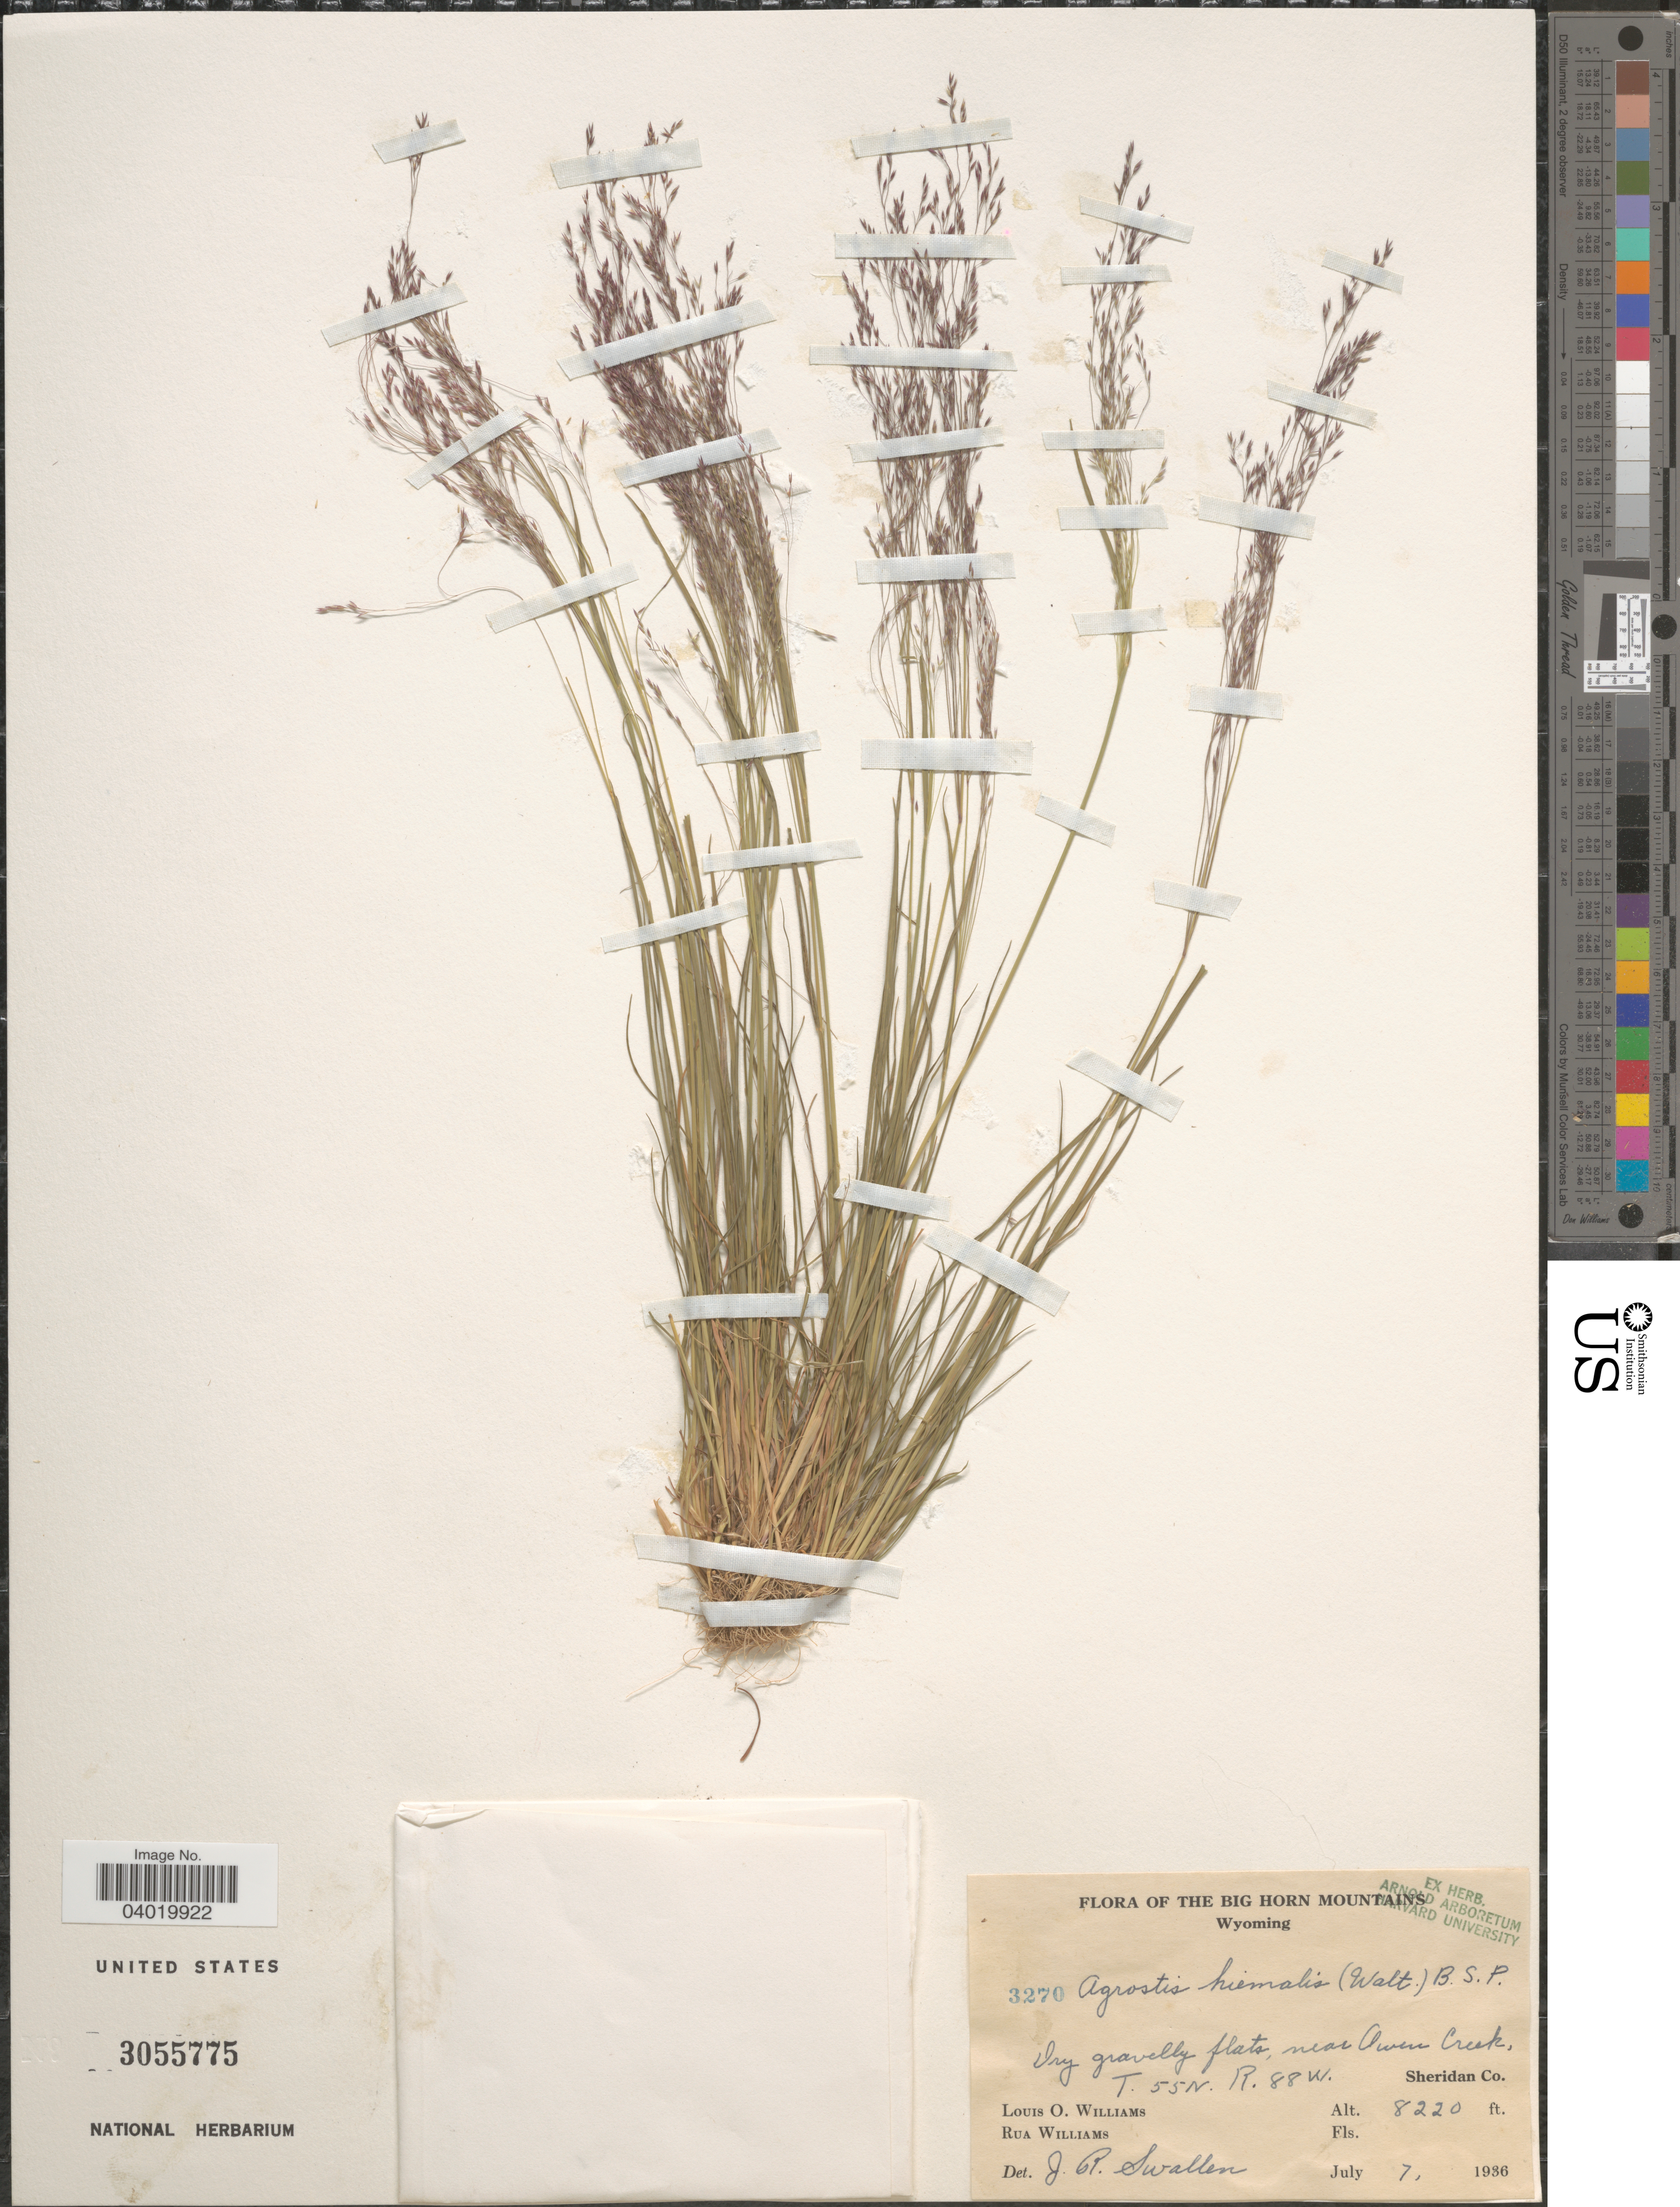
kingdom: Plantae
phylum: Tracheophyta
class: Liliopsida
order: Poales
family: Poaceae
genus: Agrostis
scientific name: Agrostis hyemalis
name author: (Walter) Britton et al.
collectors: L. O. Williams & T. P. Williams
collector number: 3270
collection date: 1936-07-07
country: United States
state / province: Wyoming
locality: The Big Horn Mountains. Near Owen Creek, T. 55N. R. 88W. Sheridan Co.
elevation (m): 2505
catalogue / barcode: US 3055775